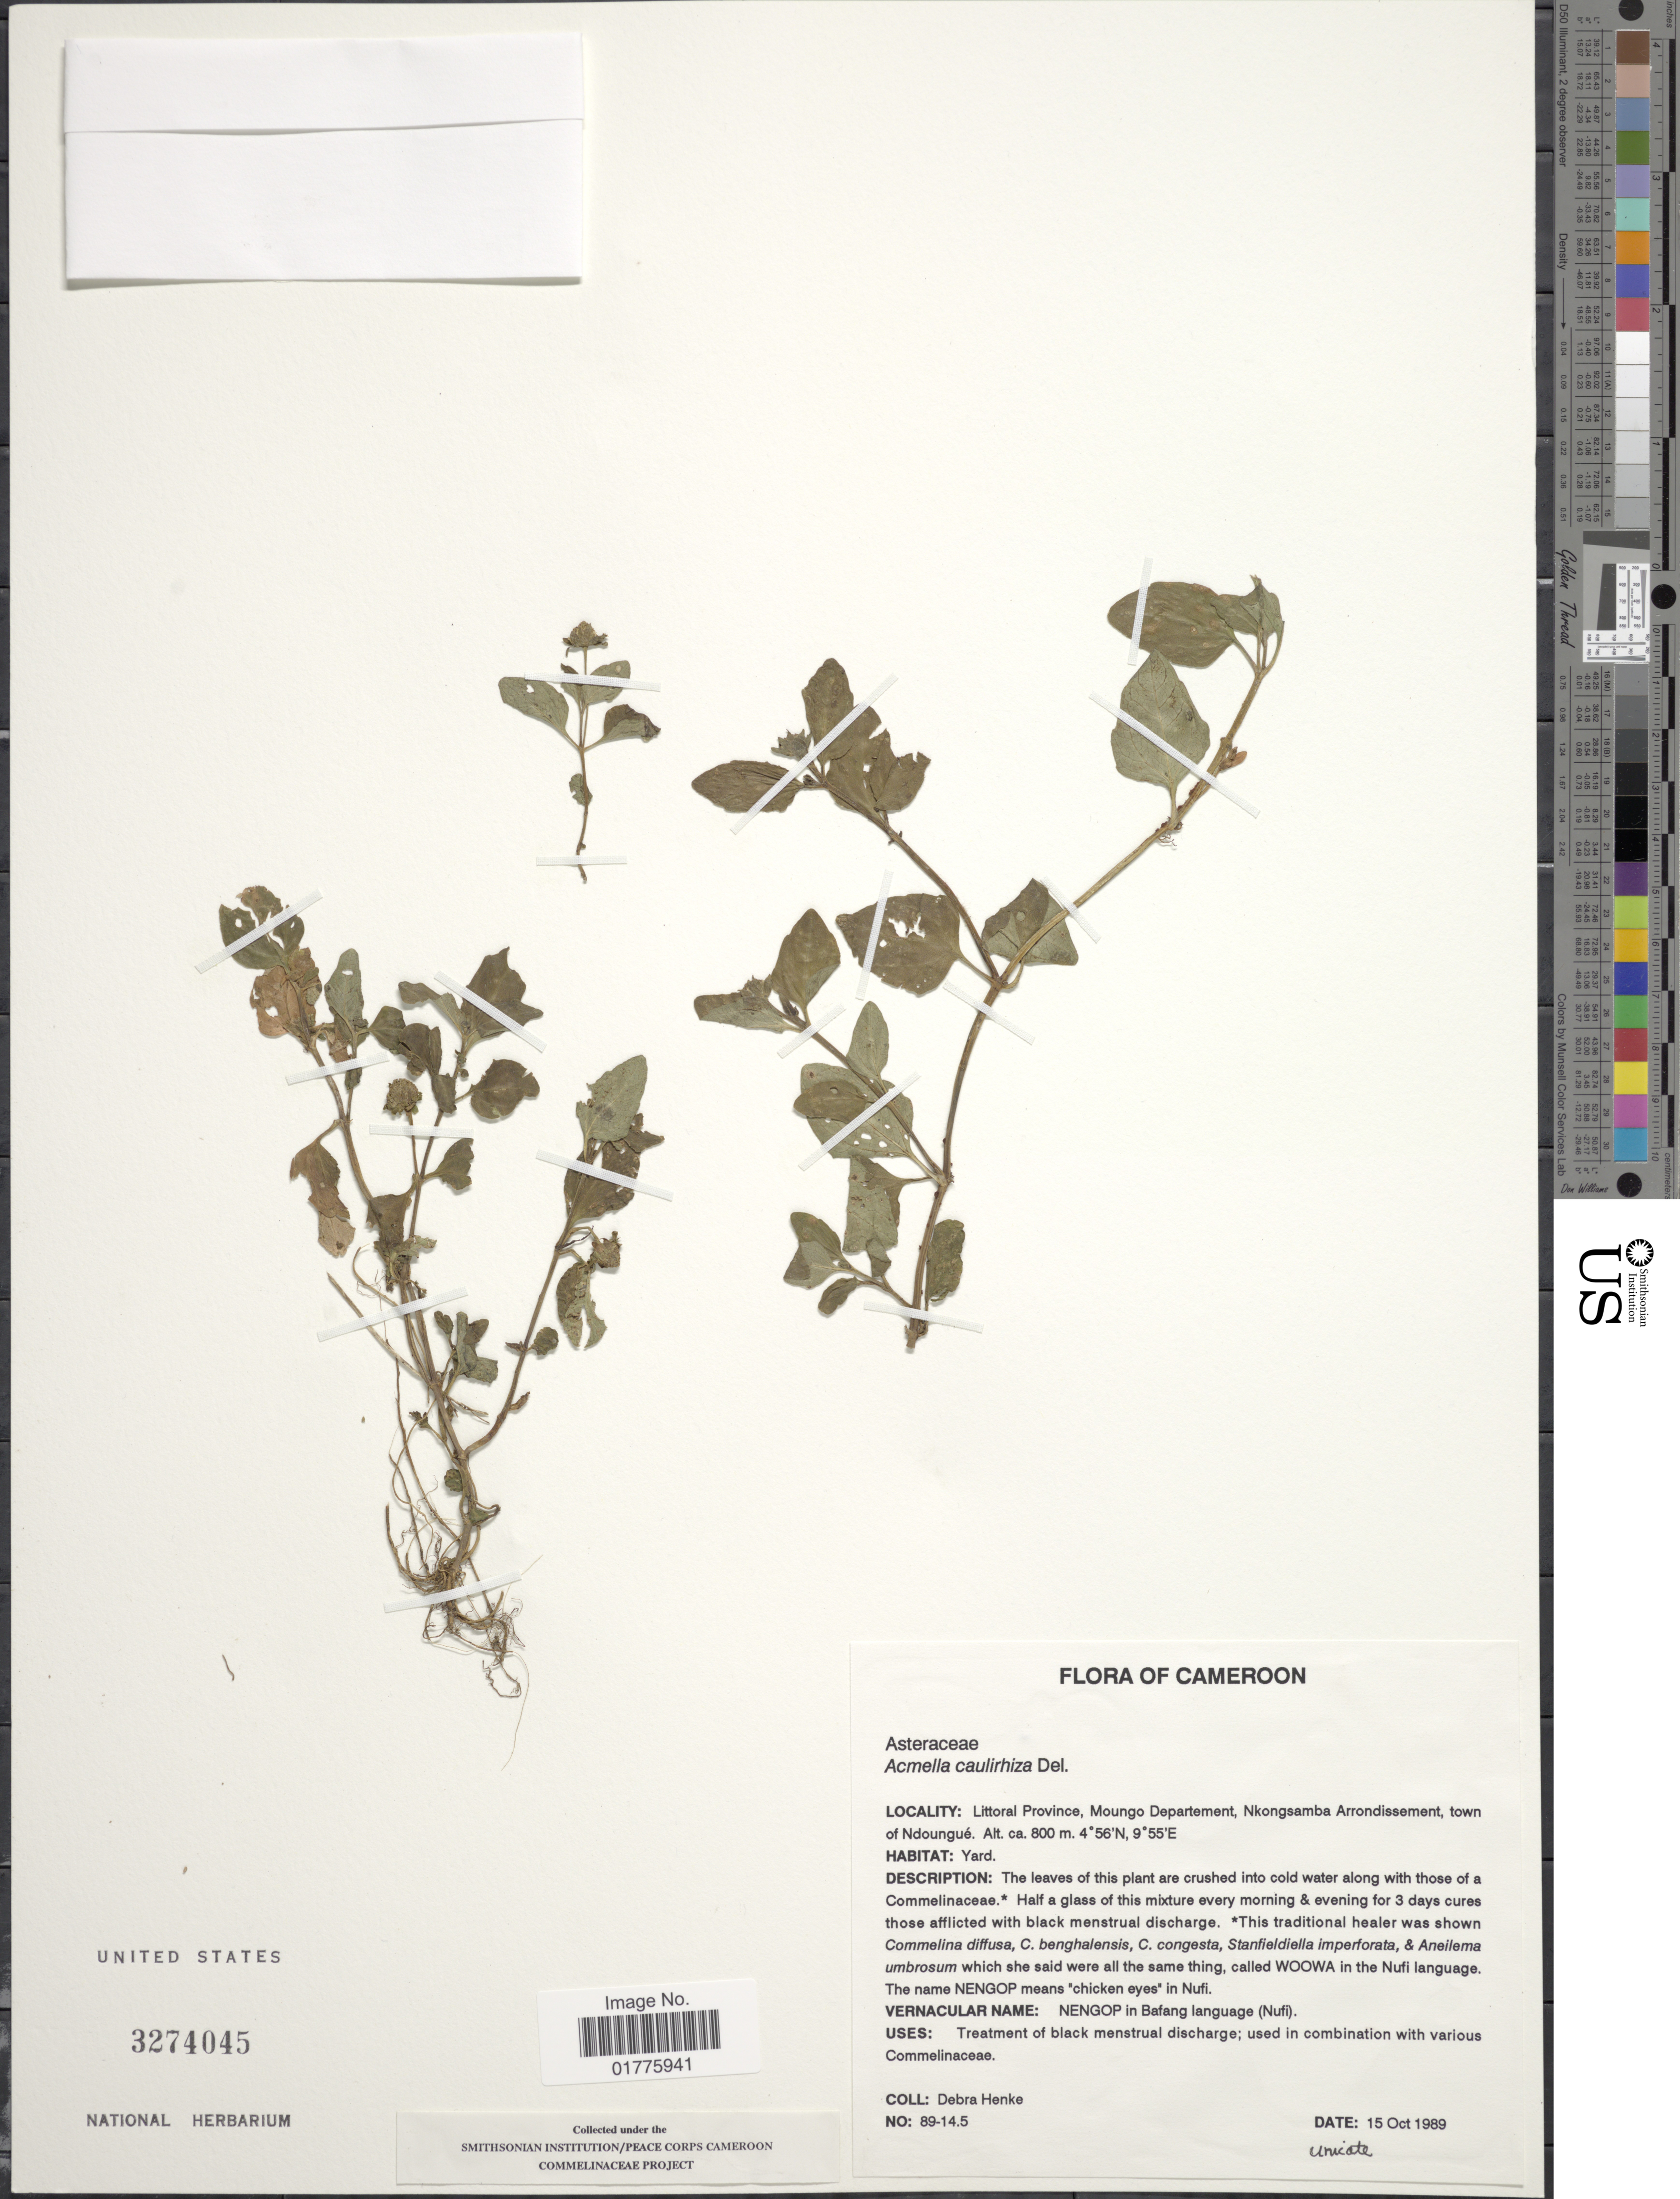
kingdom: Plantae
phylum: Tracheophyta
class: Magnoliopsida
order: Asterales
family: Asteraceae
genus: Acmella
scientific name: Acmella caulirhiza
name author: Delile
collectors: D. Henke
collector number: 89-145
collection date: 1989-10-15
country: Cameroon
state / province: Littoral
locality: Moungo Departement, Nikongsamba Arrondissement, town of Ndoungue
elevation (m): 800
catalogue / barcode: US 3274045